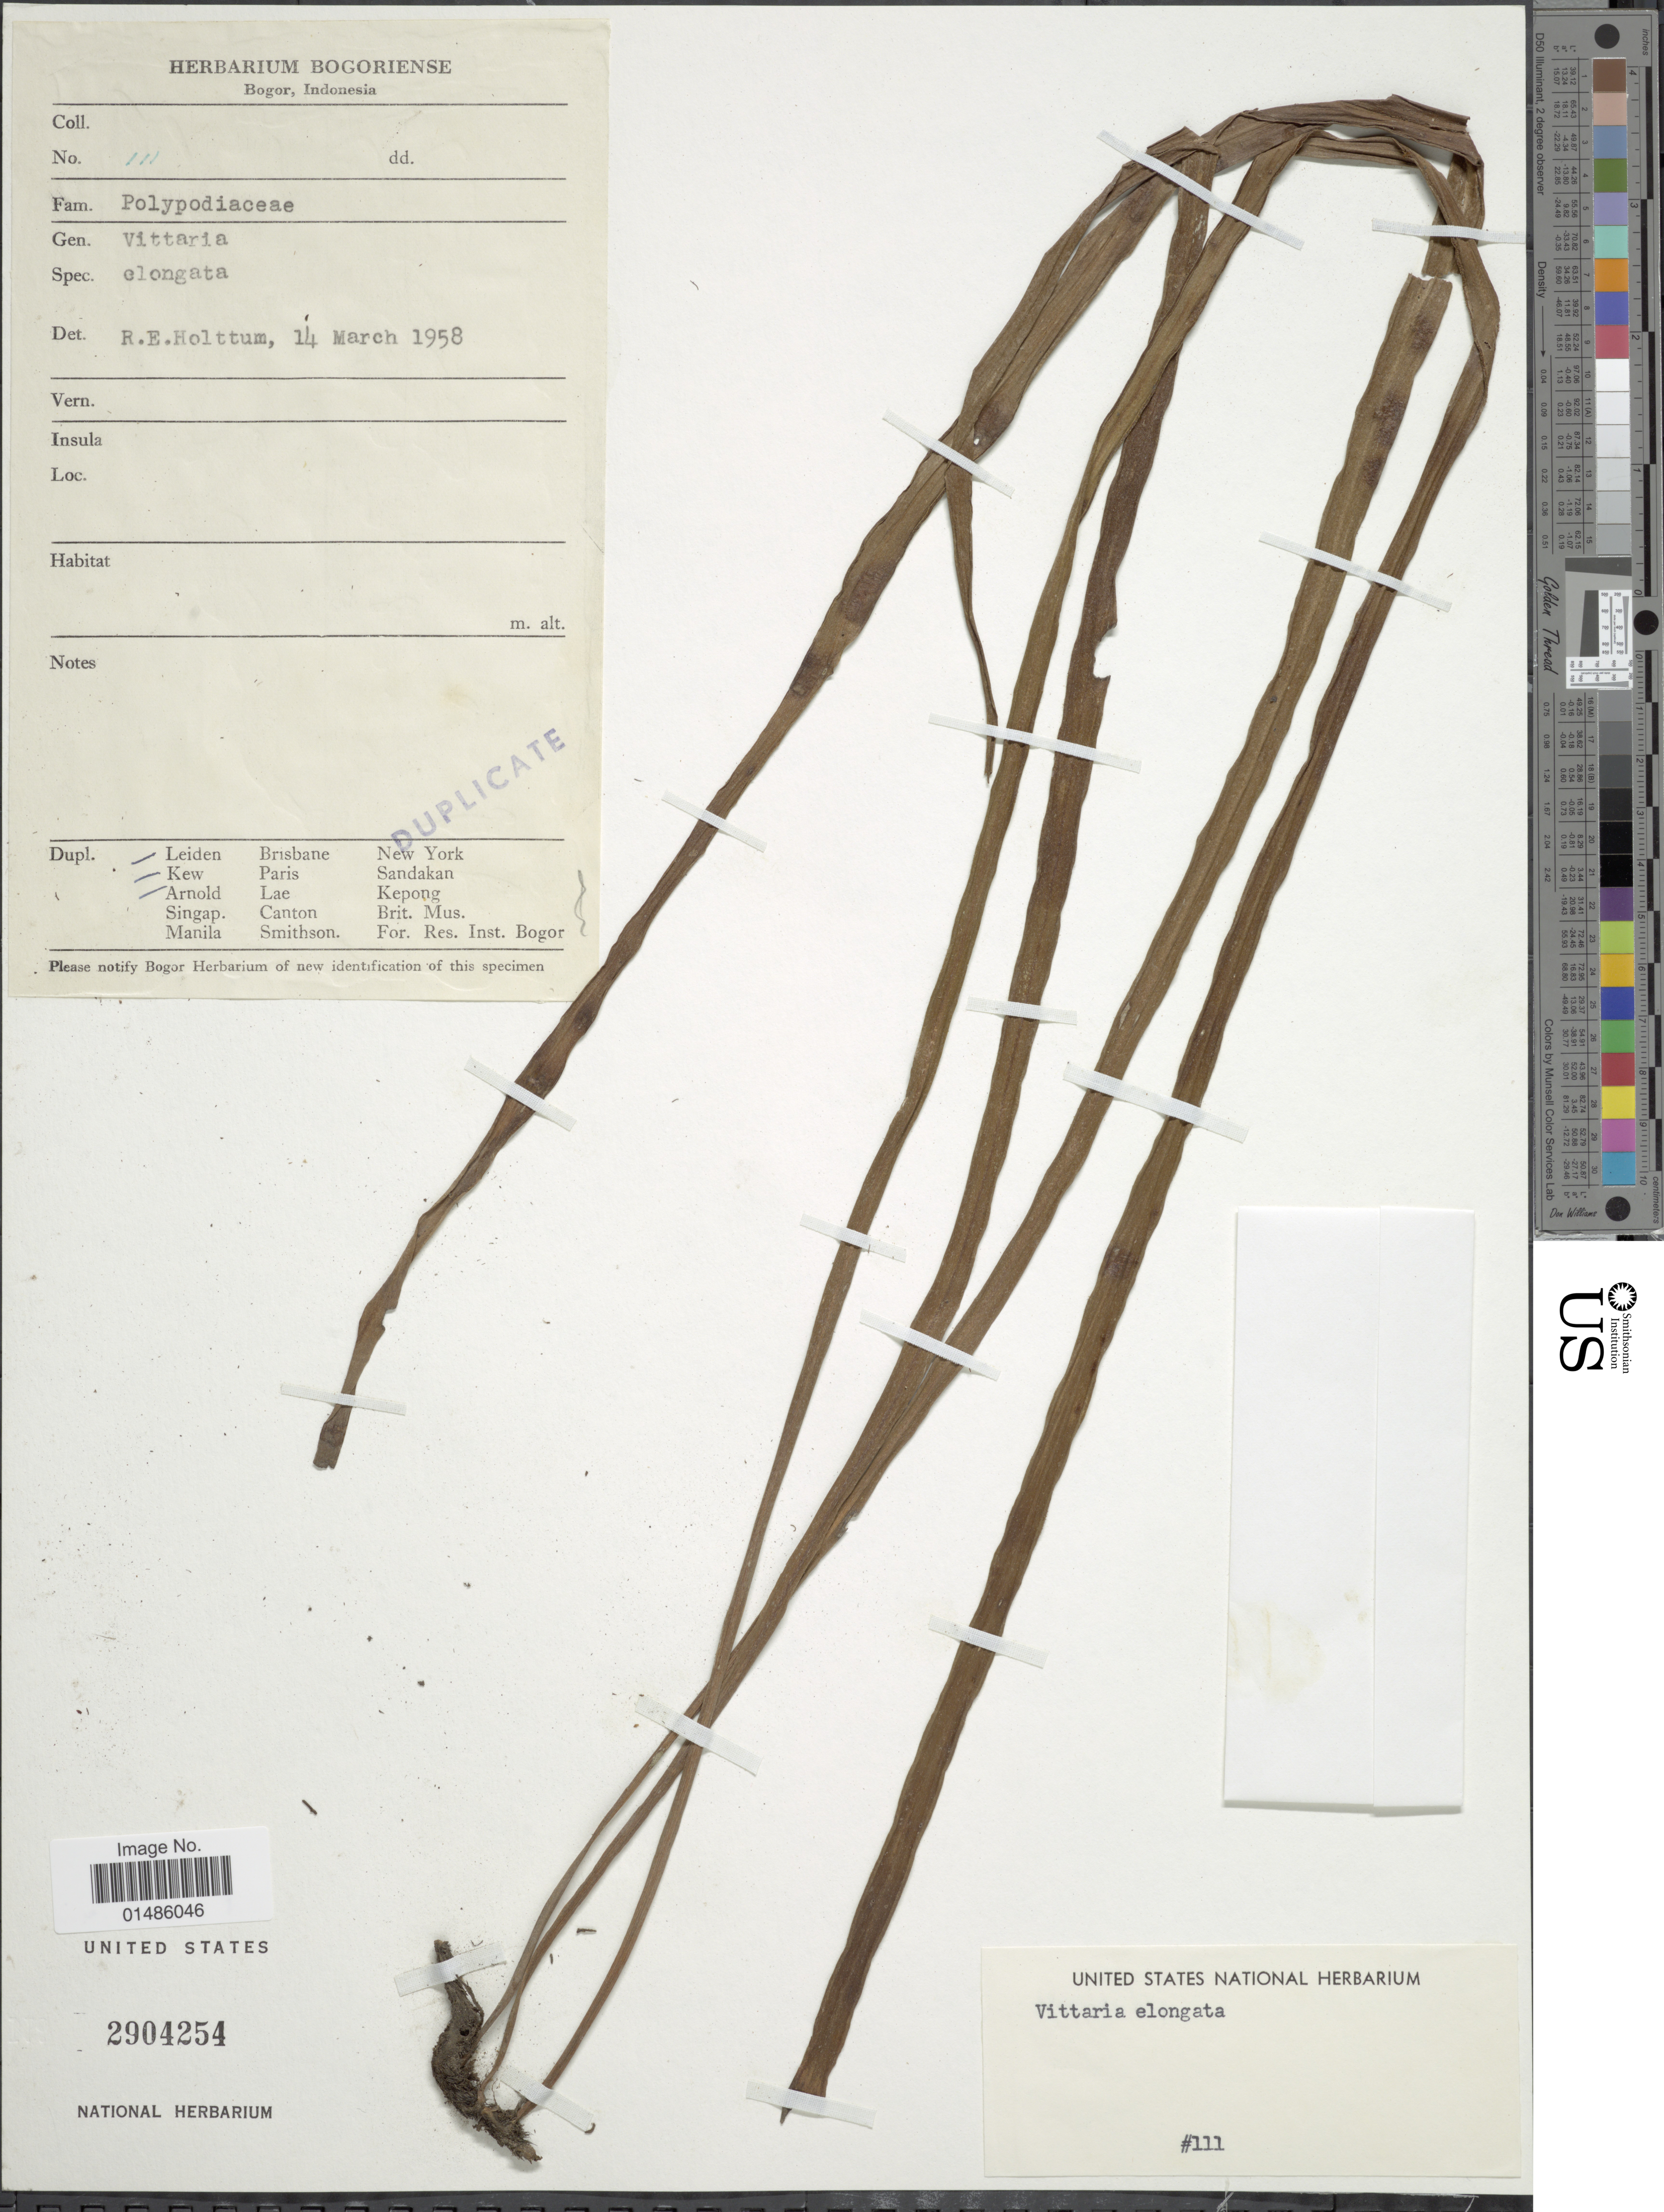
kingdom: Plantae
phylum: Tracheophyta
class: Polypodiopsida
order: Polypodiales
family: Pteridaceae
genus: Haplopteris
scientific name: Haplopteris elongata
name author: (Sw.) Crane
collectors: ex herb. Bogoriense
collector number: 111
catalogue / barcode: US 2904254